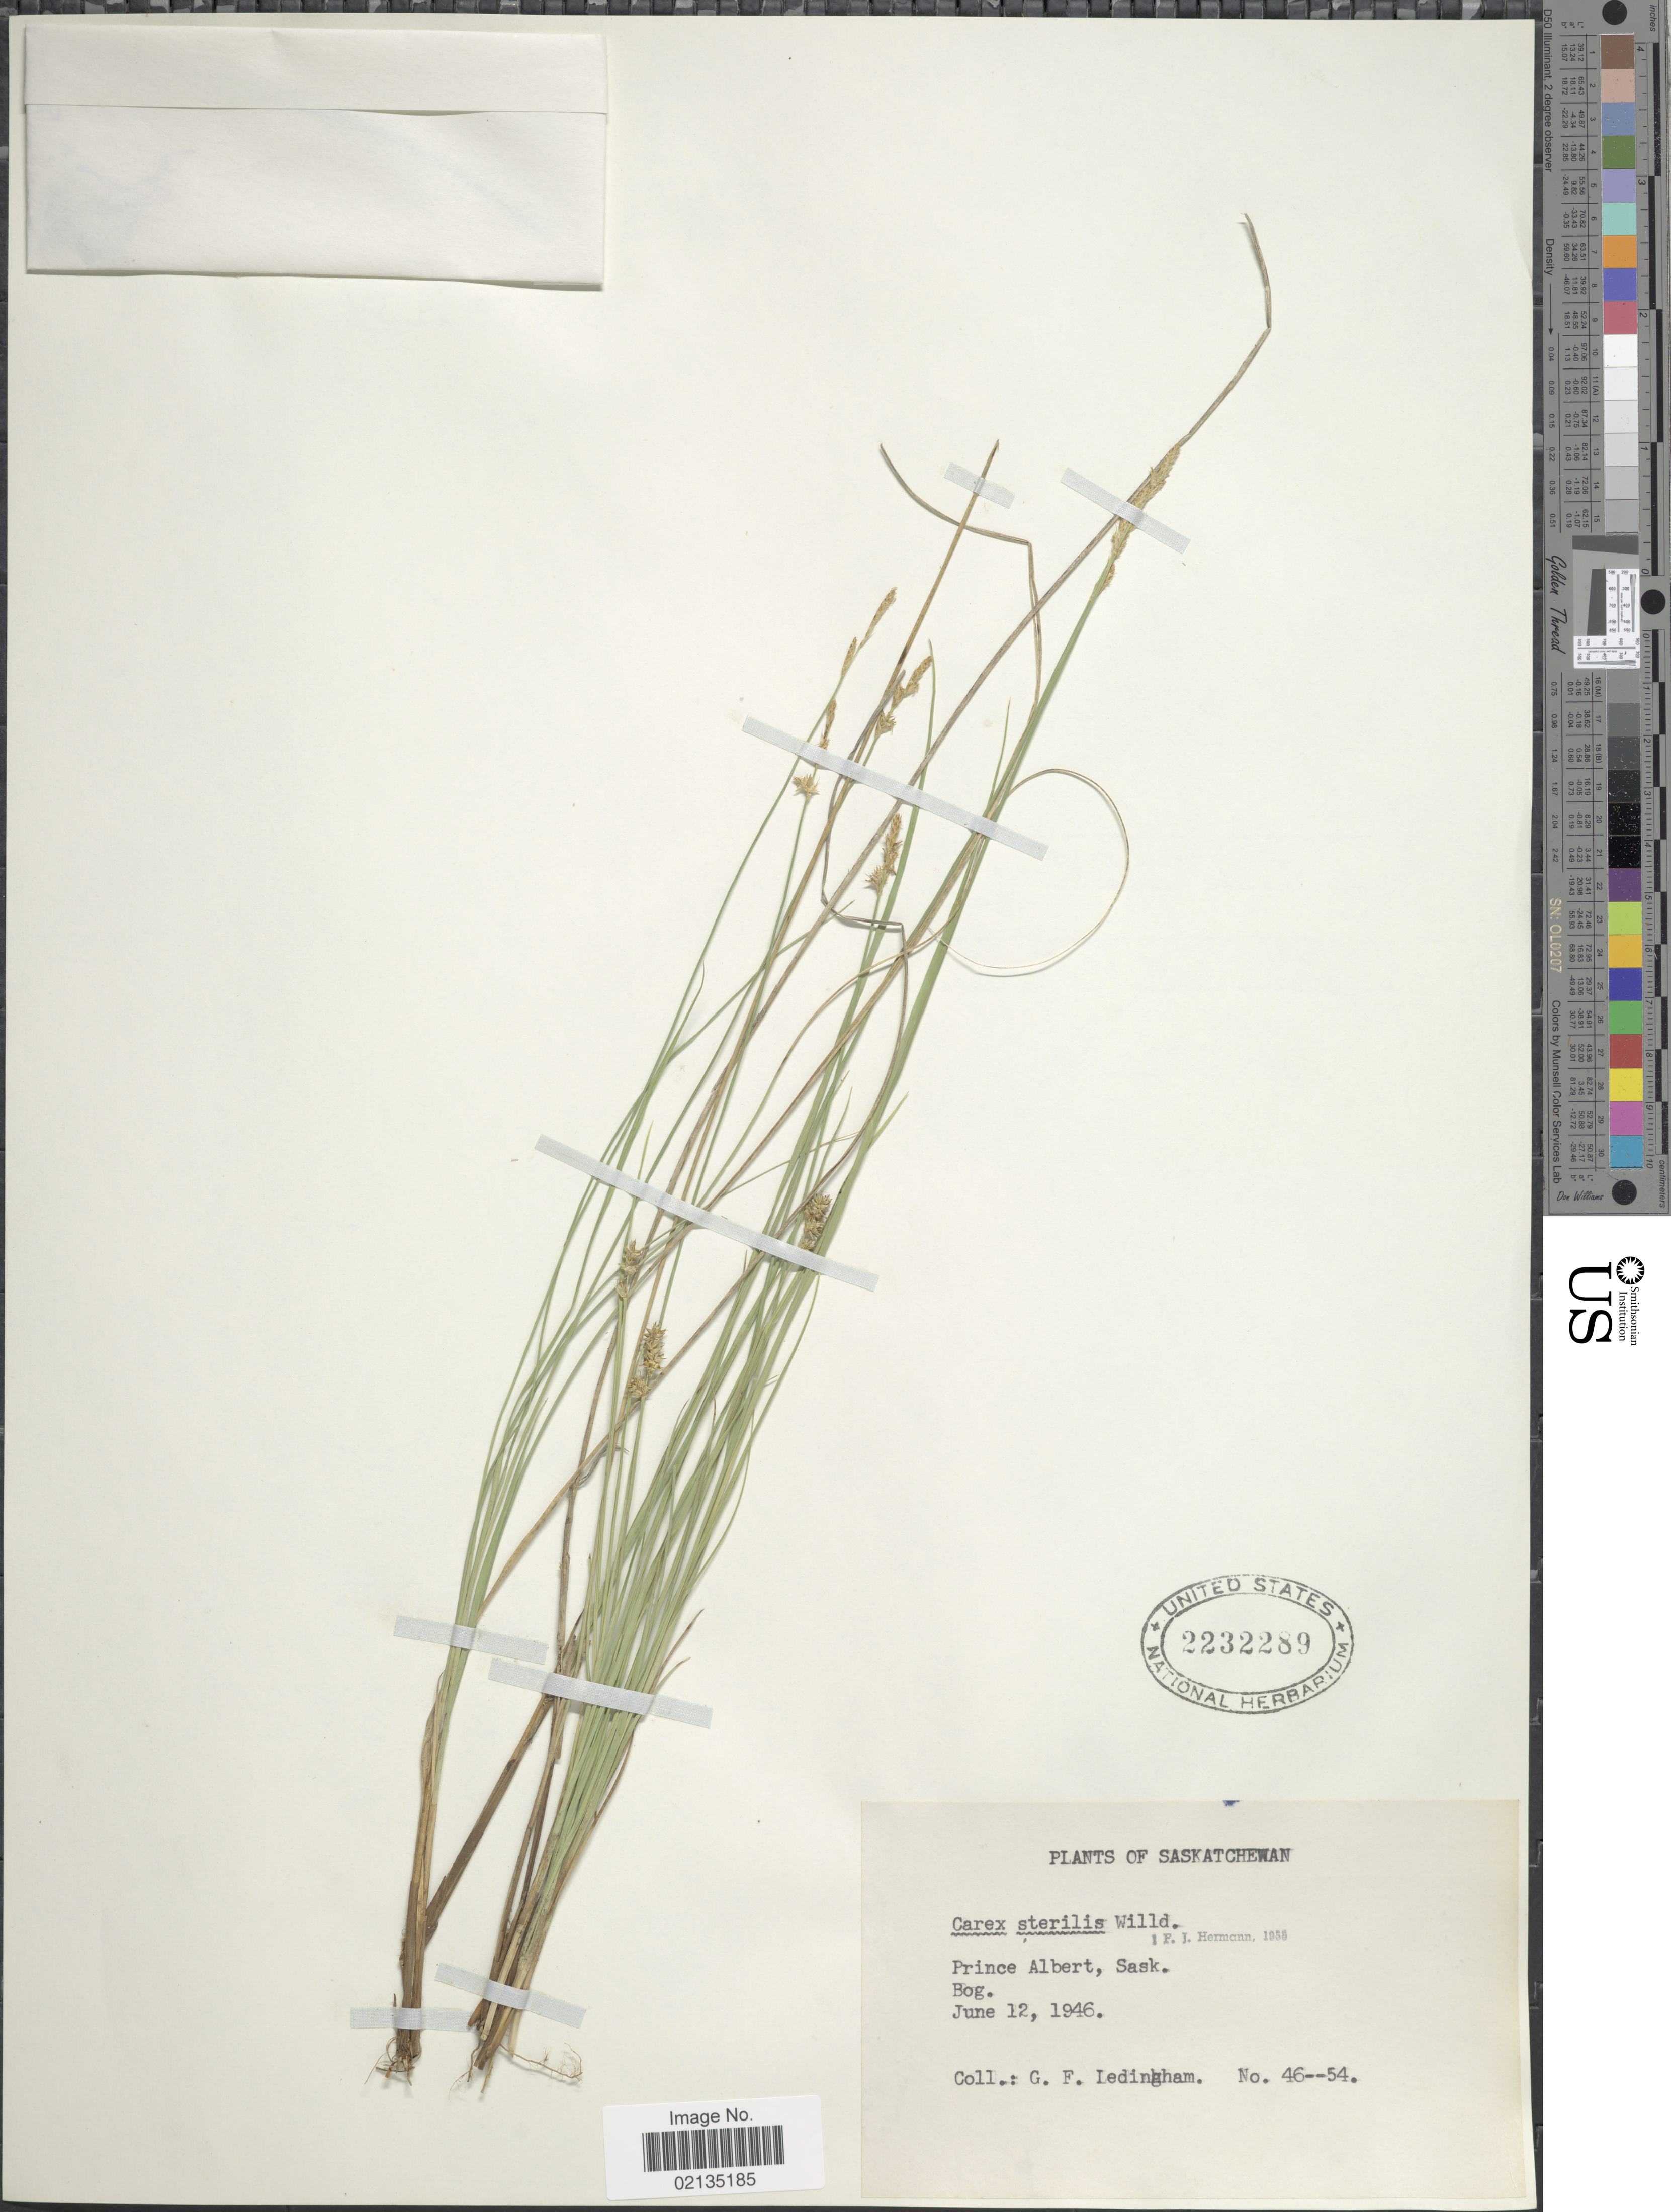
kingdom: Plantae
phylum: Tracheophyta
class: Liliopsida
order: Poales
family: Cyperaceae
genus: Carex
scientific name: Carex sterilis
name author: Willd.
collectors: G. Ledingham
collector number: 46--54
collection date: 1946-06-12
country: Canada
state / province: Saskatchewan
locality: Prince Albert, Sask. Bog.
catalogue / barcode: US 2232289